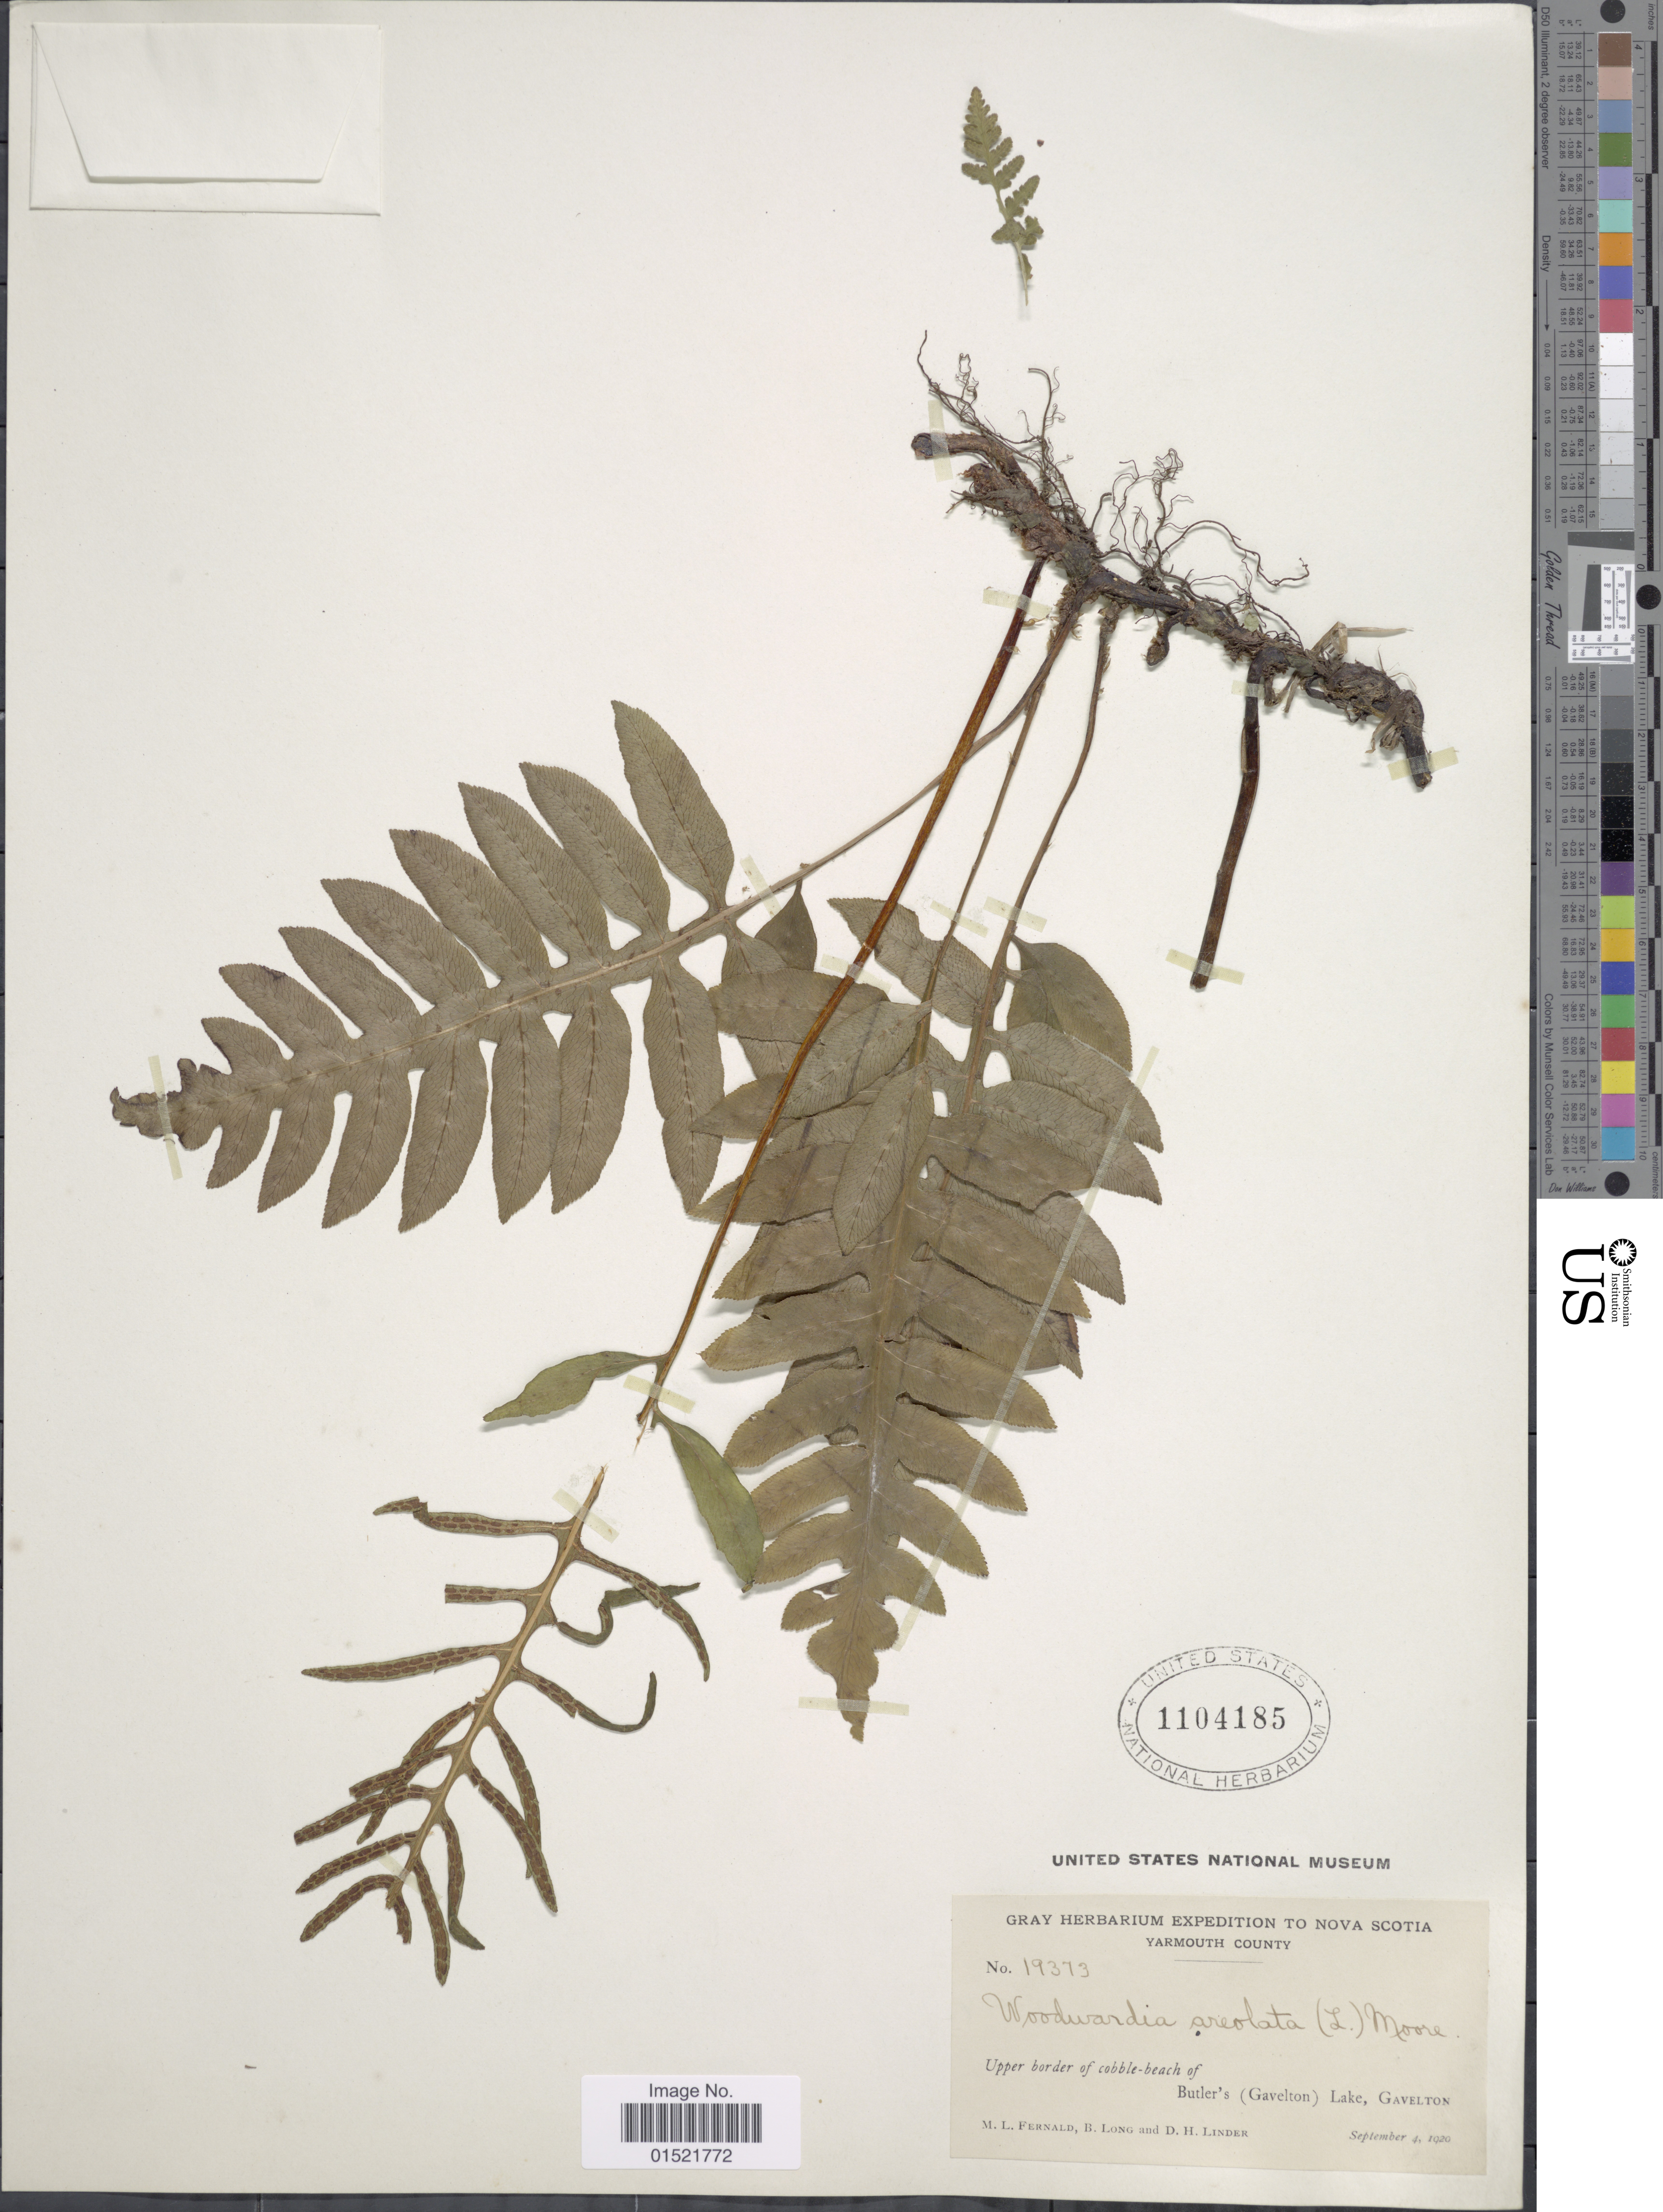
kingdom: Plantae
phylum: Tracheophyta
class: Polypodiopsida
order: Polypodiales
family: Blechnaceae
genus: Woodwardia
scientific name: Woodwardia areolata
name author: (L.) T. Moore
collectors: M. L. Fernald, B. Long & D. Linder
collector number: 19373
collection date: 1920-09-04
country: Canada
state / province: Nova Scotia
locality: Yarmouth County, Upper border of cobble-beach of Butler's (Gavelton) Lake, Gavelton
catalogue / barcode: US 1104185